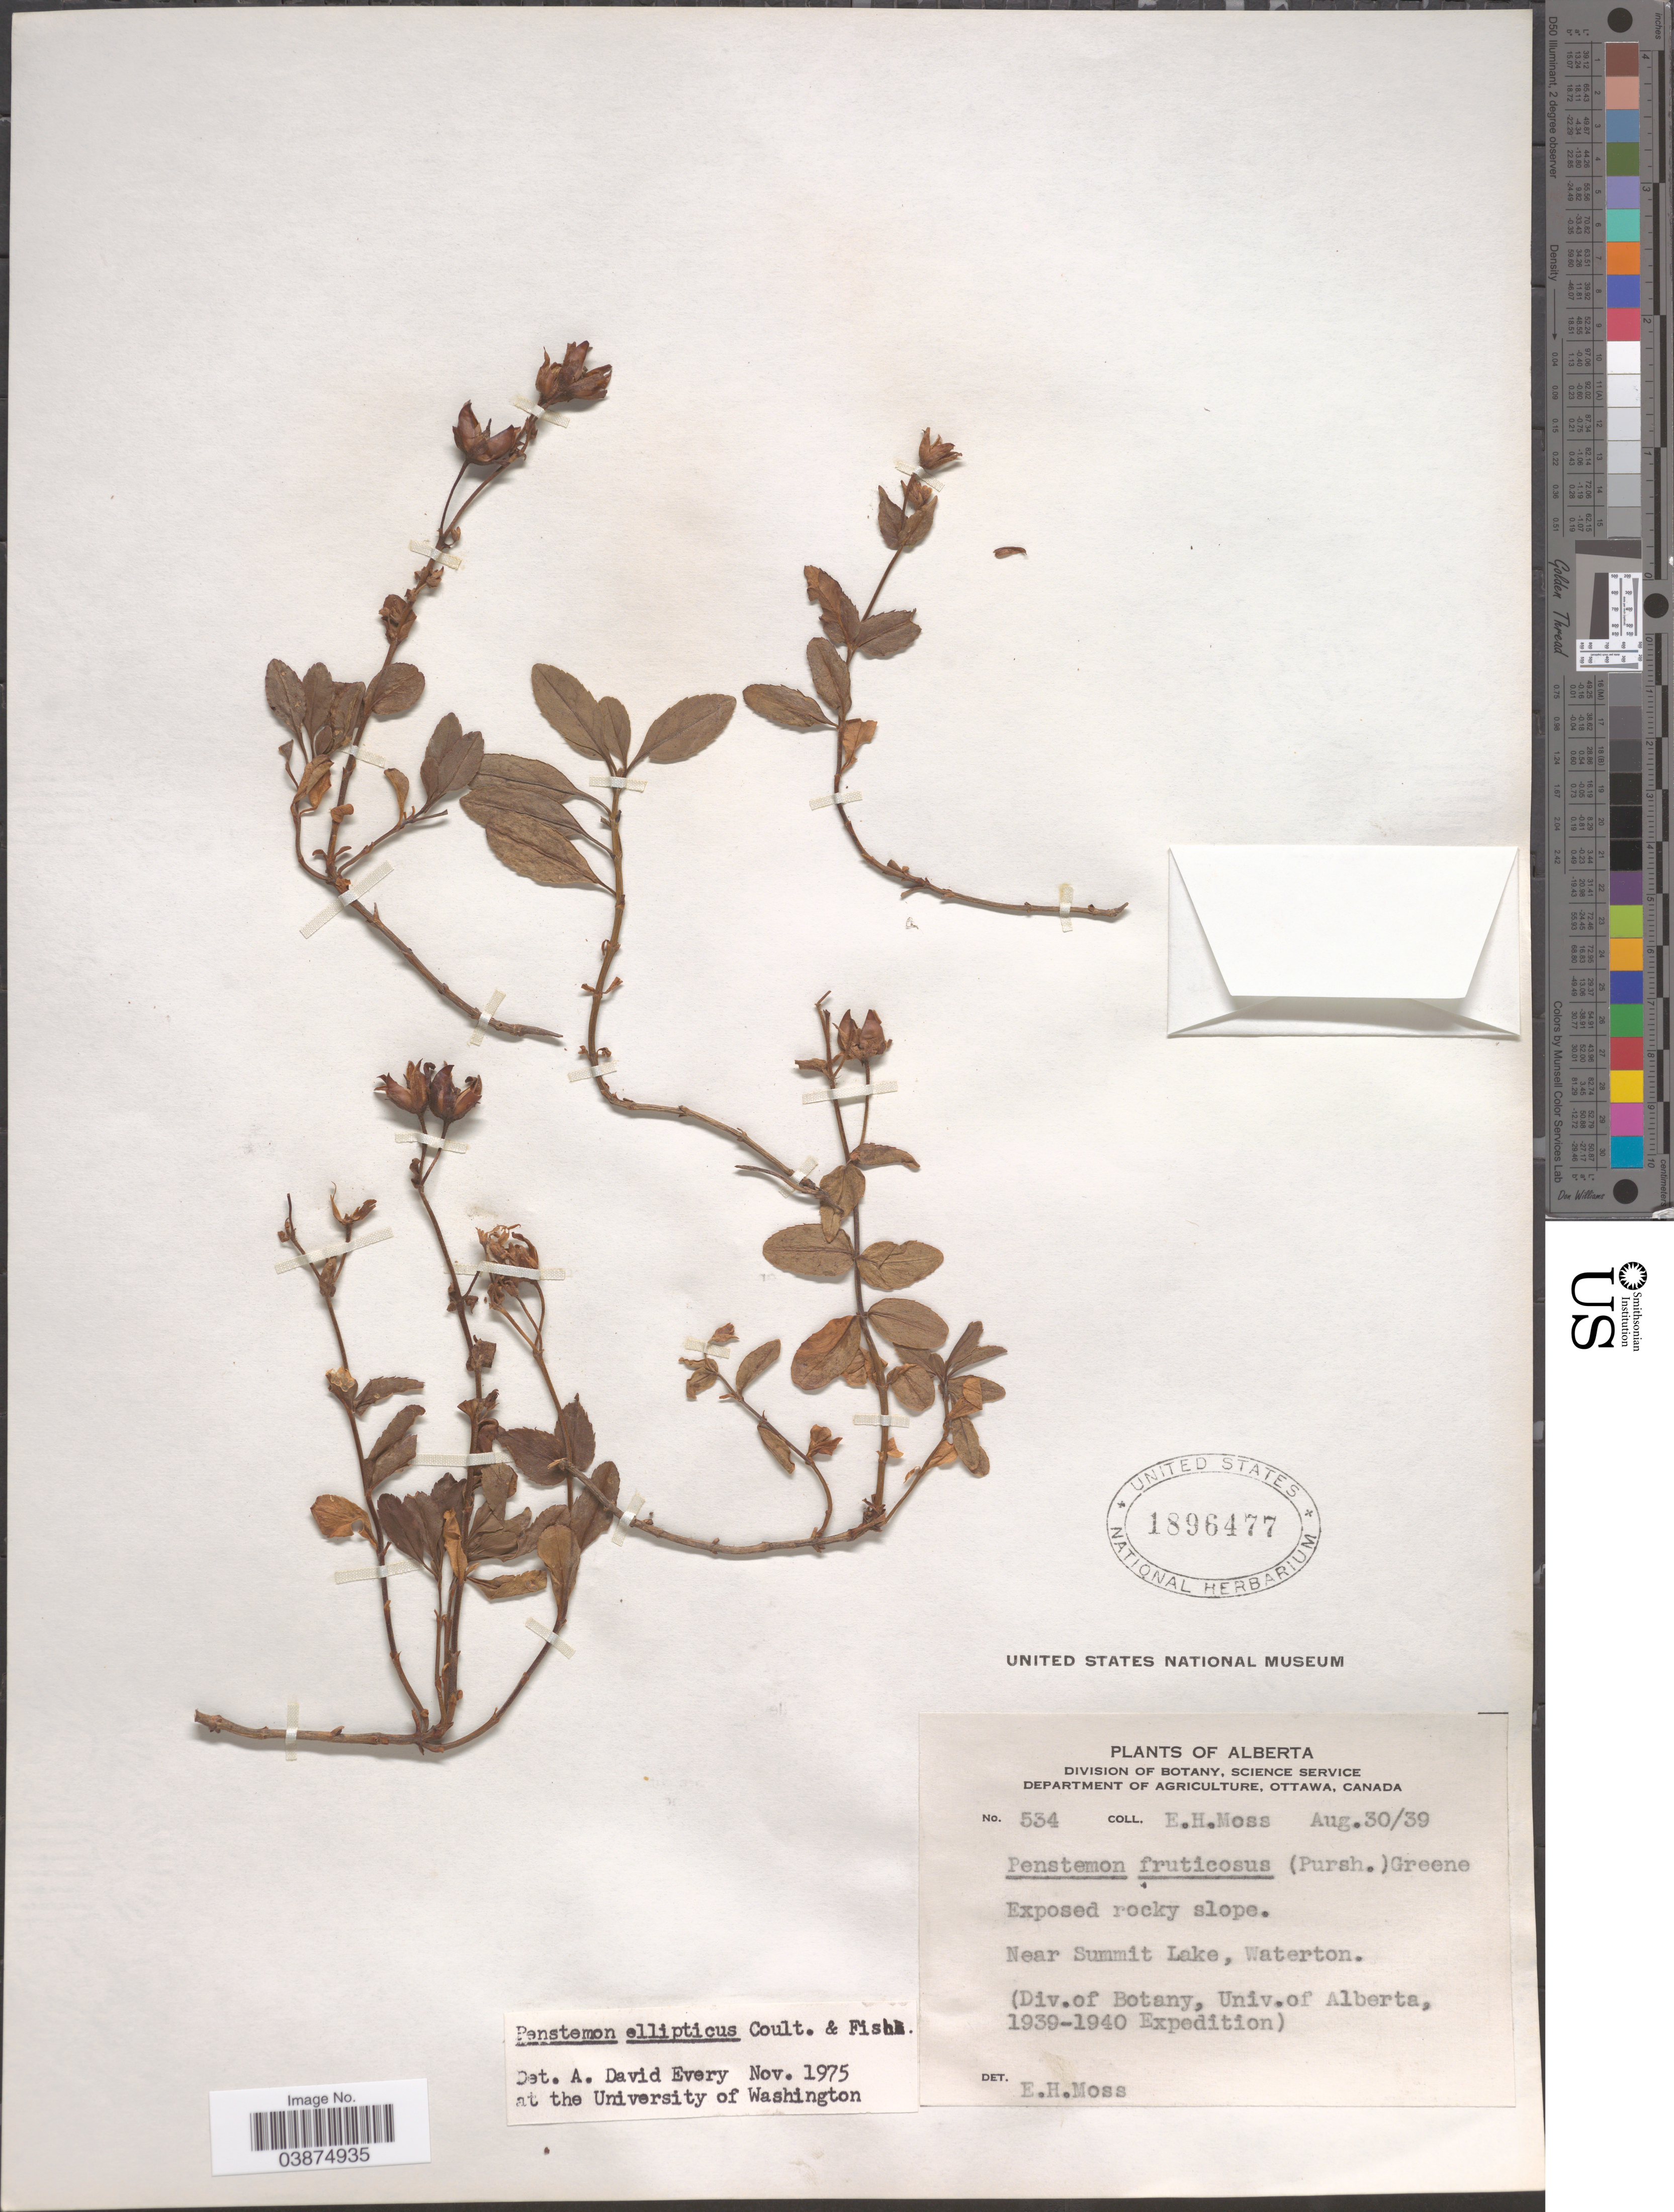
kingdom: Plantae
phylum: Tracheophyta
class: Magnoliopsida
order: Lamiales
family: Plantaginaceae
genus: Penstemon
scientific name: Penstemon ellipticus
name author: Greene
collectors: E. Moss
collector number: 534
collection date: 1939-08-30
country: Canada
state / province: Alberta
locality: Near Summit Lake, Waterton.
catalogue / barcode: US 1896477